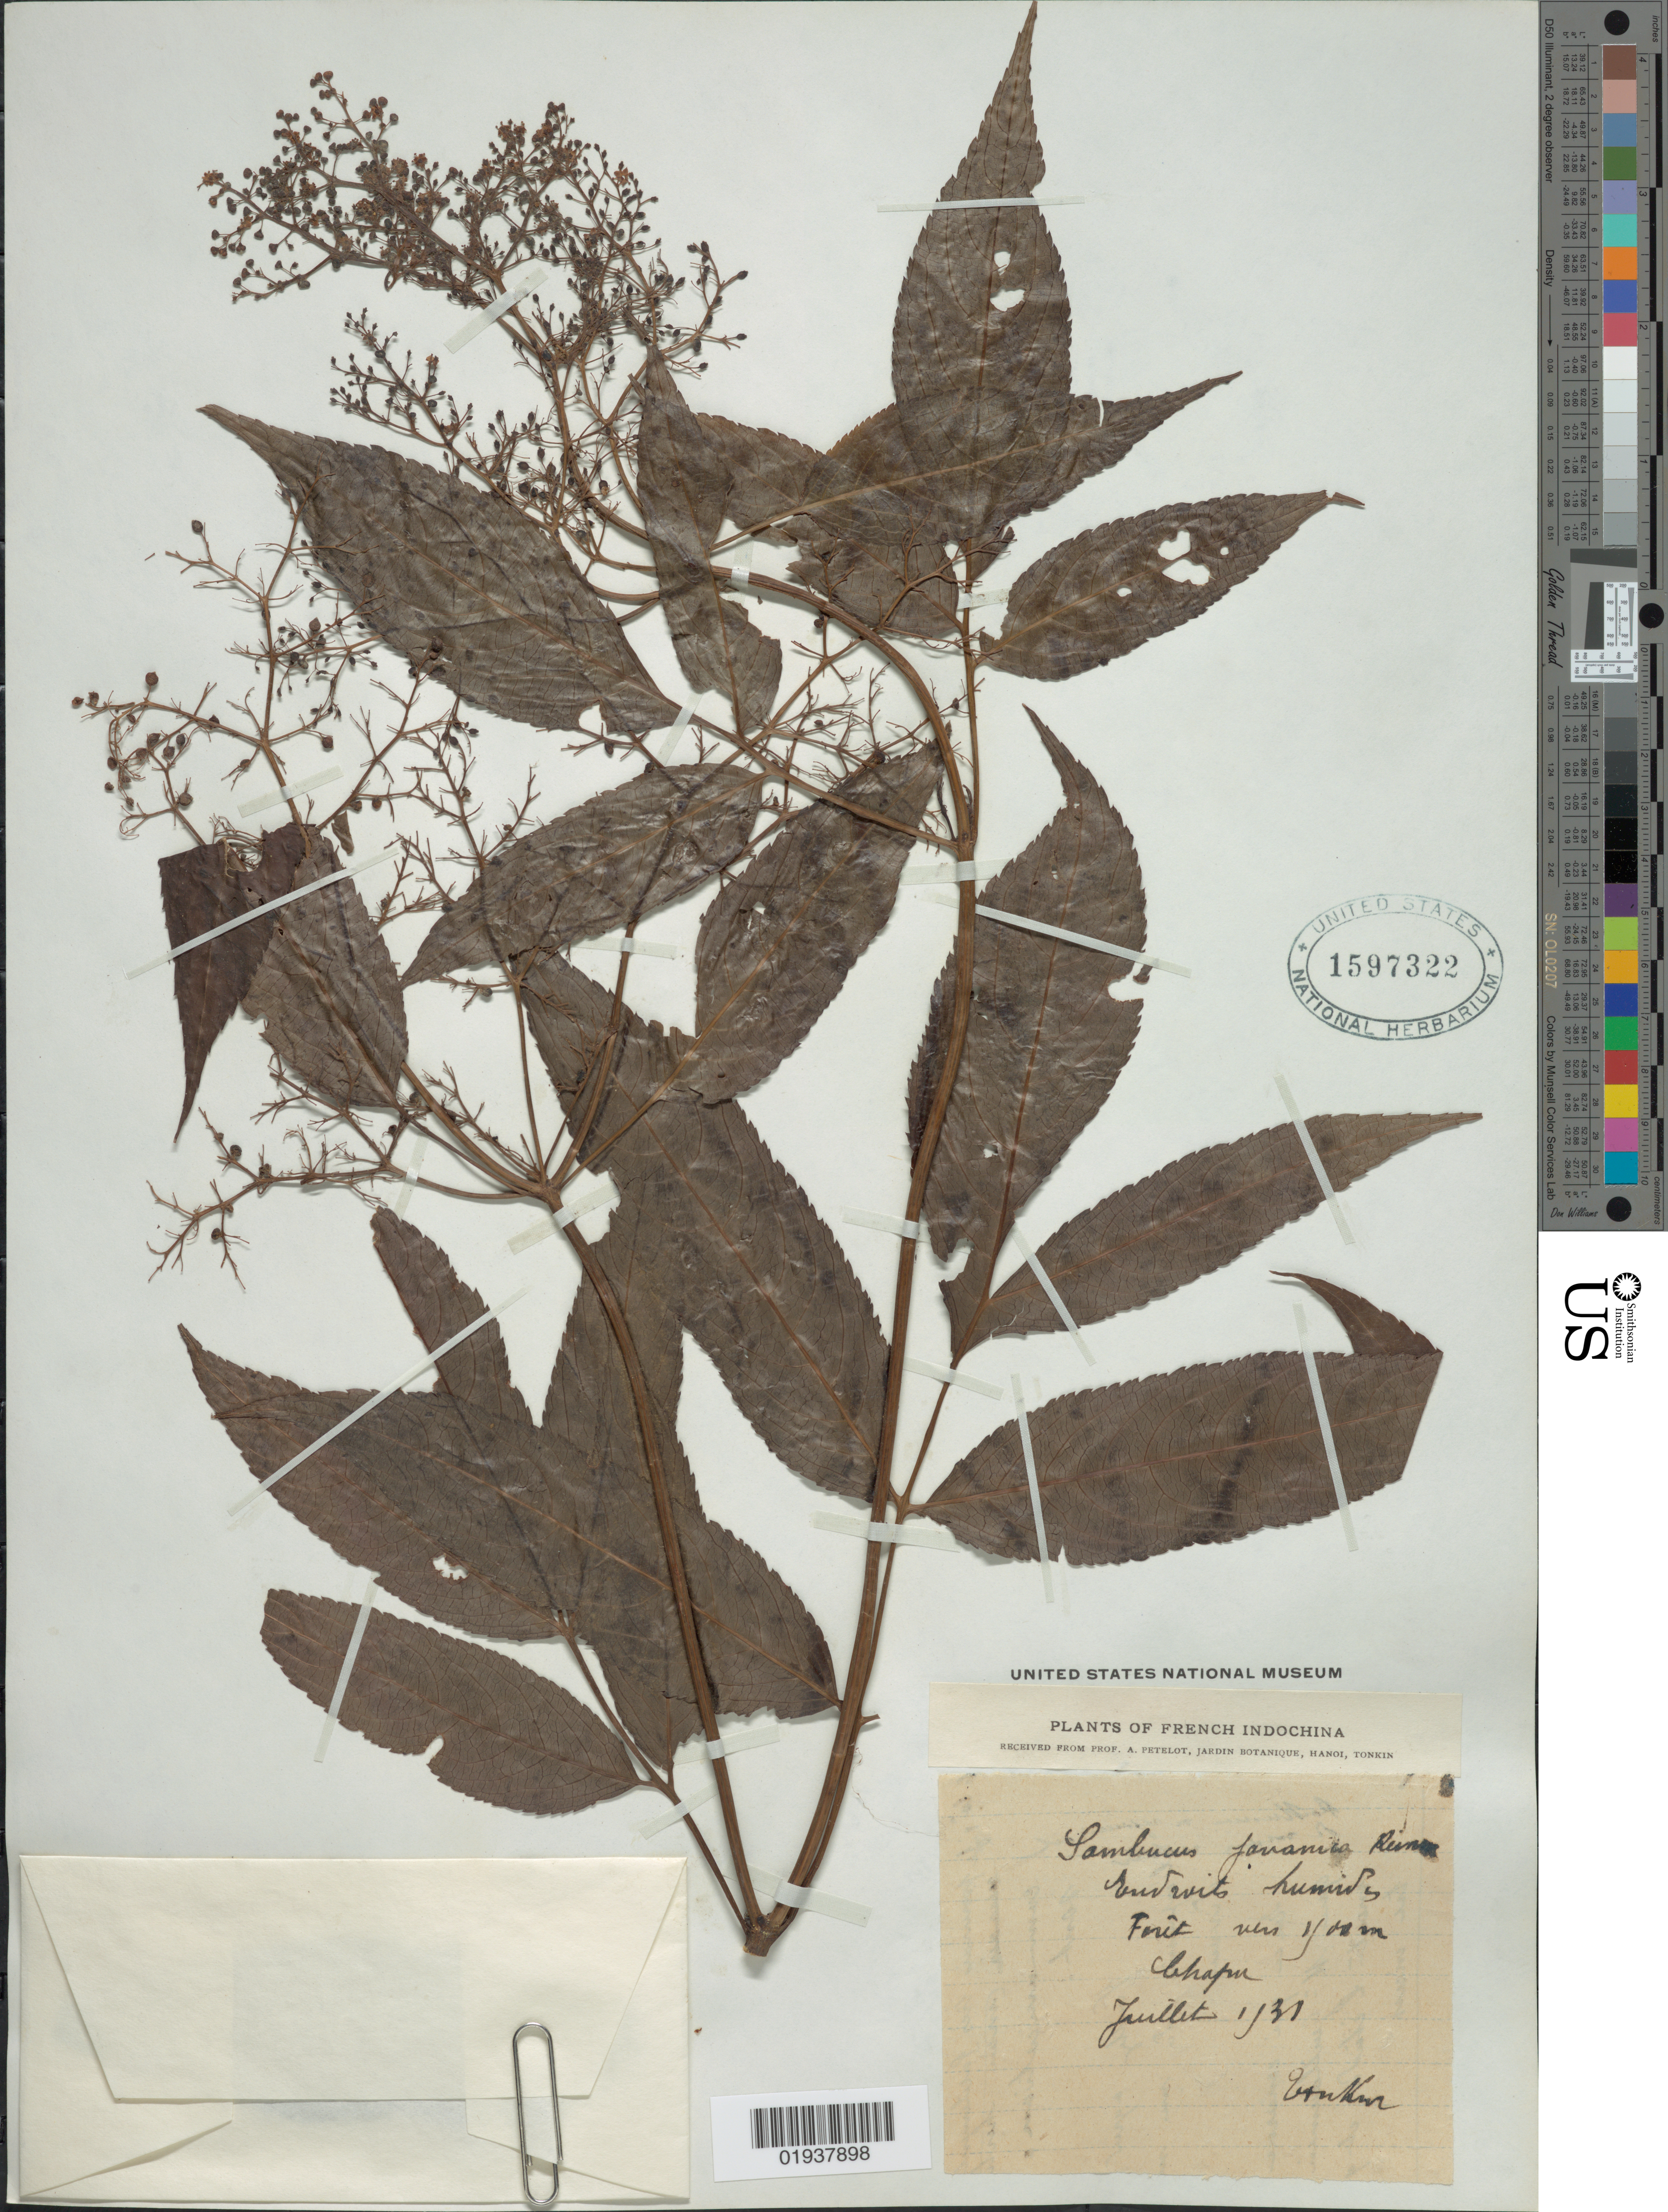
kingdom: Plantae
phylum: Tracheophyta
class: Magnoliopsida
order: Dipsacales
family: Viburnaceae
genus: Sambucus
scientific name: Sambucus javanica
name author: Blume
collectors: A. Petelot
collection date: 1931-07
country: Vietnam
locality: Tonkin. Chapu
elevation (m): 1500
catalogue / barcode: US 1597322